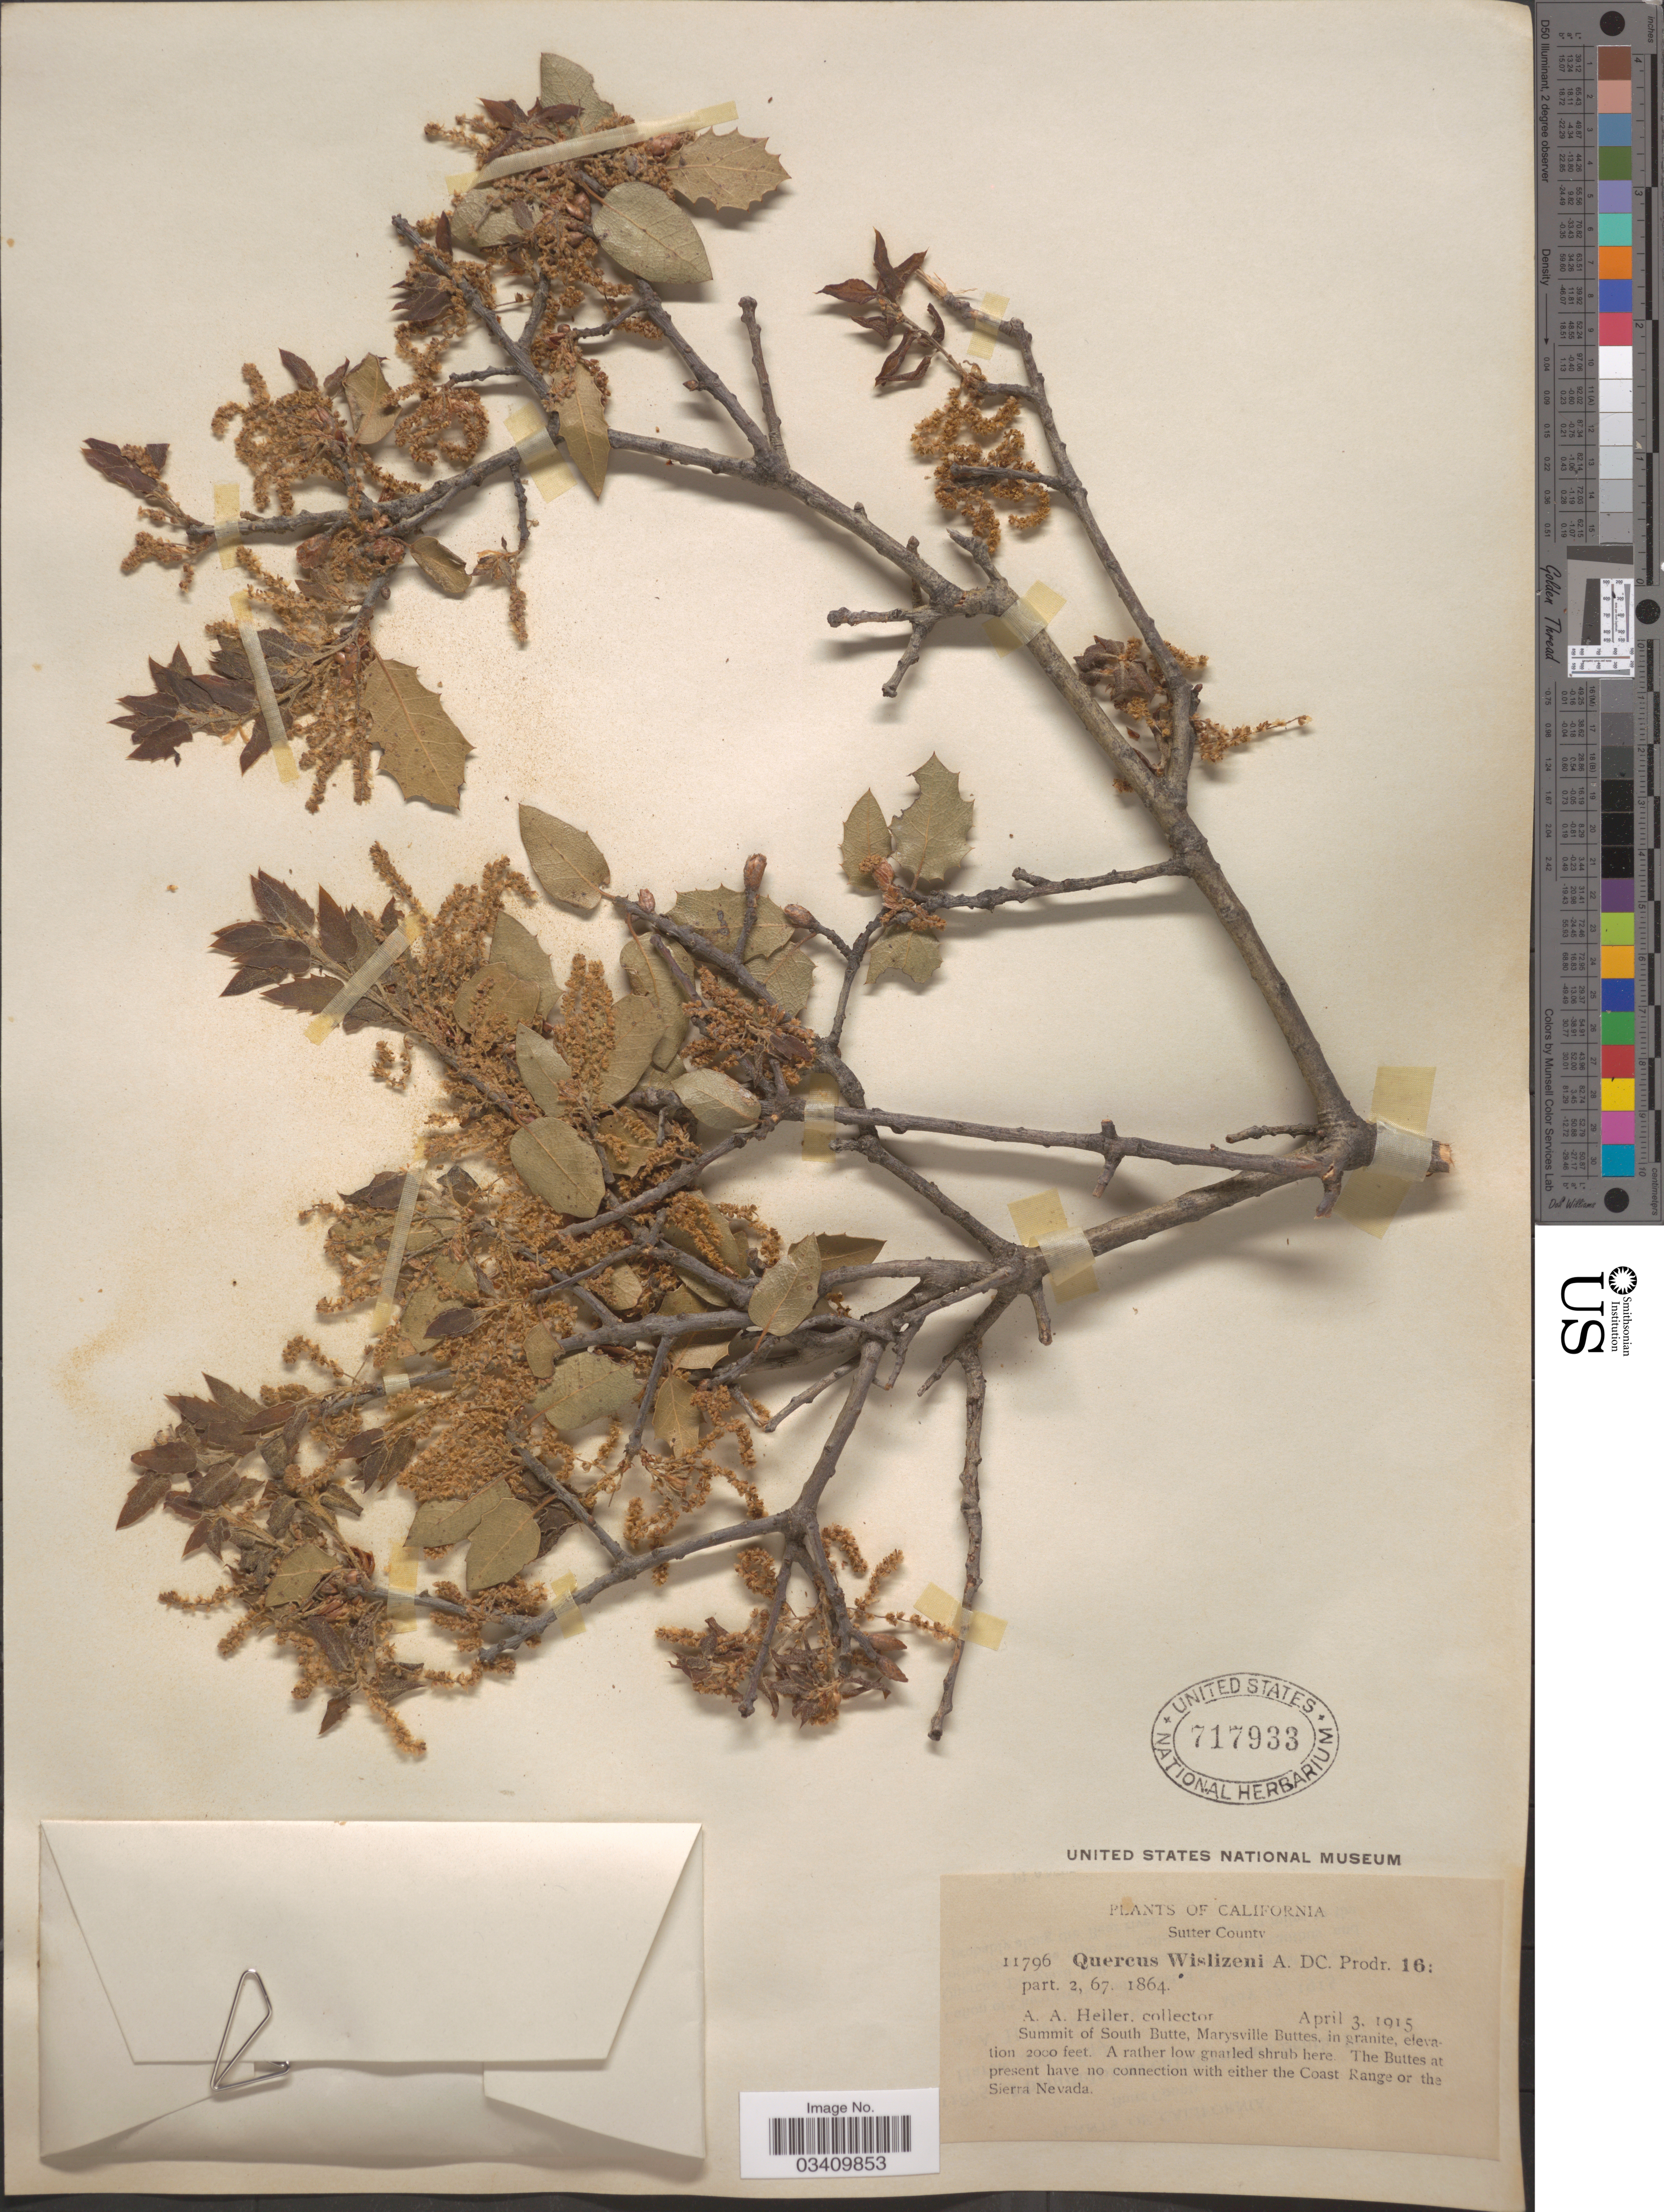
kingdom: Plantae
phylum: Tracheophyta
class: Magnoliopsida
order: Fagales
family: Fagaceae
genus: Quercus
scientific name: Quercus wislizeni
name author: A. DC.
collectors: A. A. Heller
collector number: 11796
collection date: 1915-04-03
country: United States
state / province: California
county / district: Sutter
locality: Sutter County. Summit of South Butte, Marysville Buttes, in granite.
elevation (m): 610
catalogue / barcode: US 717933